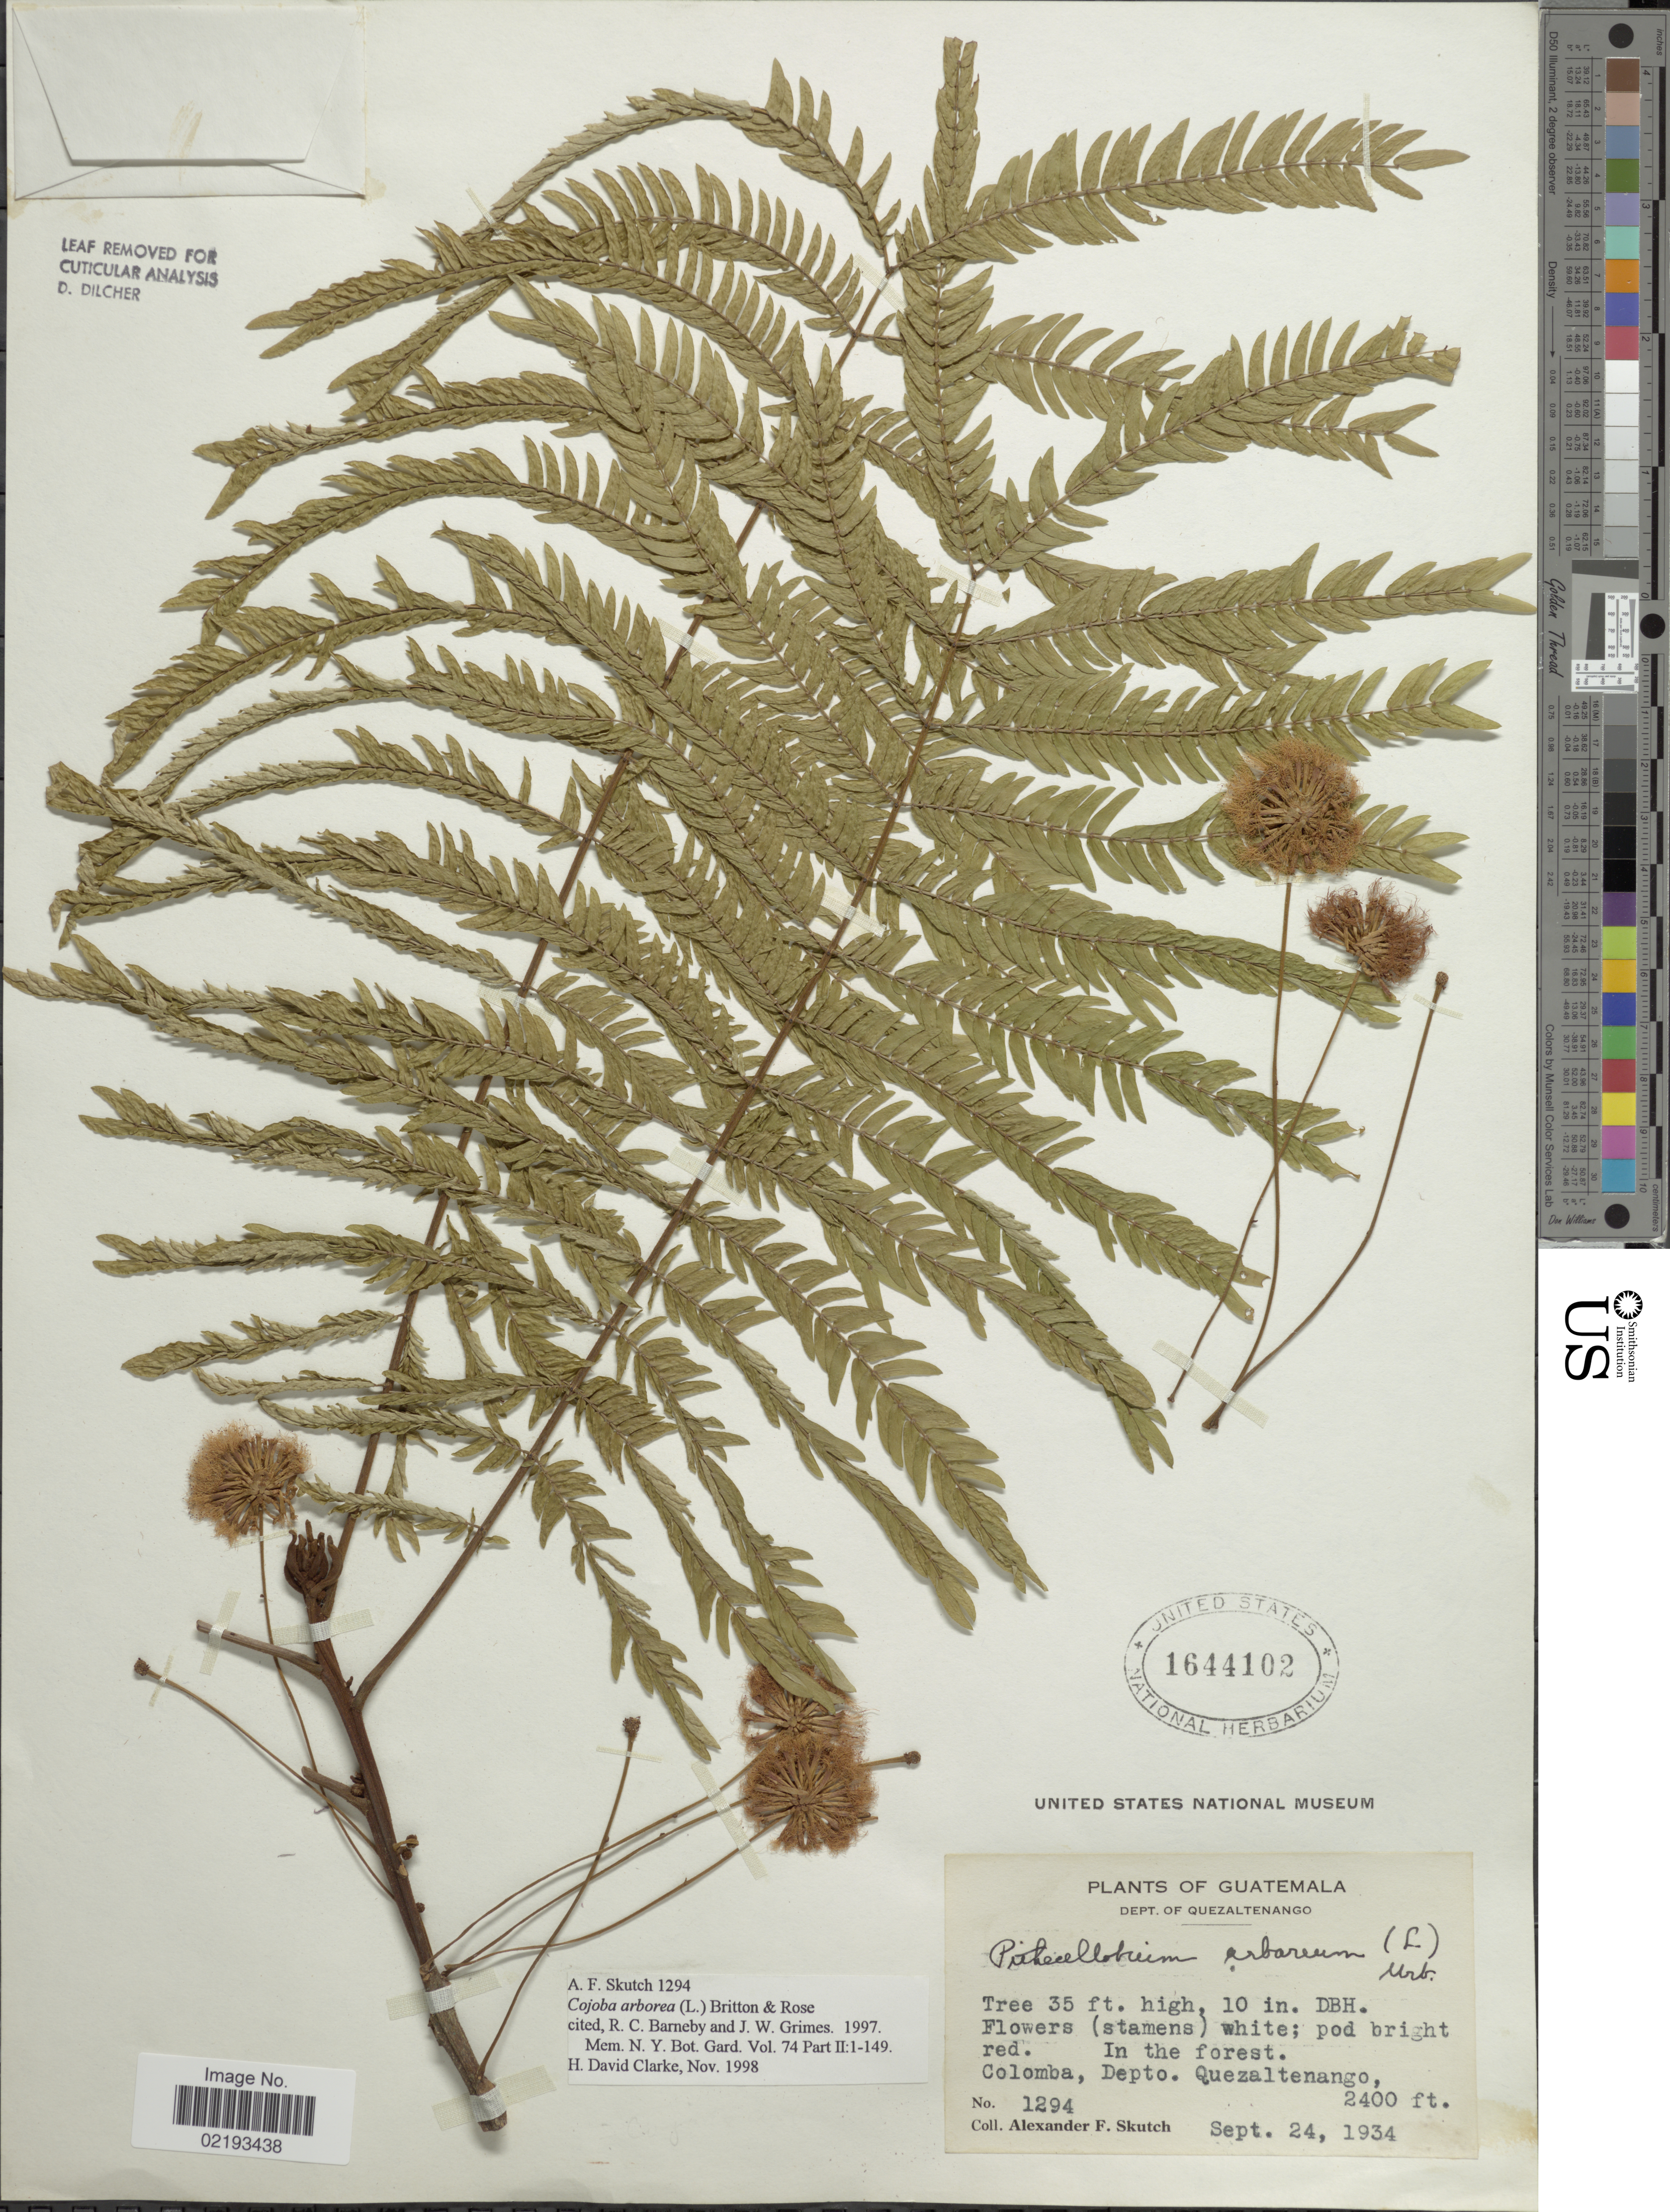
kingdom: Plantae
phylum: Tracheophyta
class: Magnoliopsida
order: Fabales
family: Fabaceae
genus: Cojoba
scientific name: Cojoba arborea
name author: (L.) Britton & Rose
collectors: A. F. Skutch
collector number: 1294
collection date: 1934-09-24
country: Guatemala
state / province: Quetzaltenango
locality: Dept. Quezaltenango, In the forest. Colomba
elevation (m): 732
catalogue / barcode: US 1644102